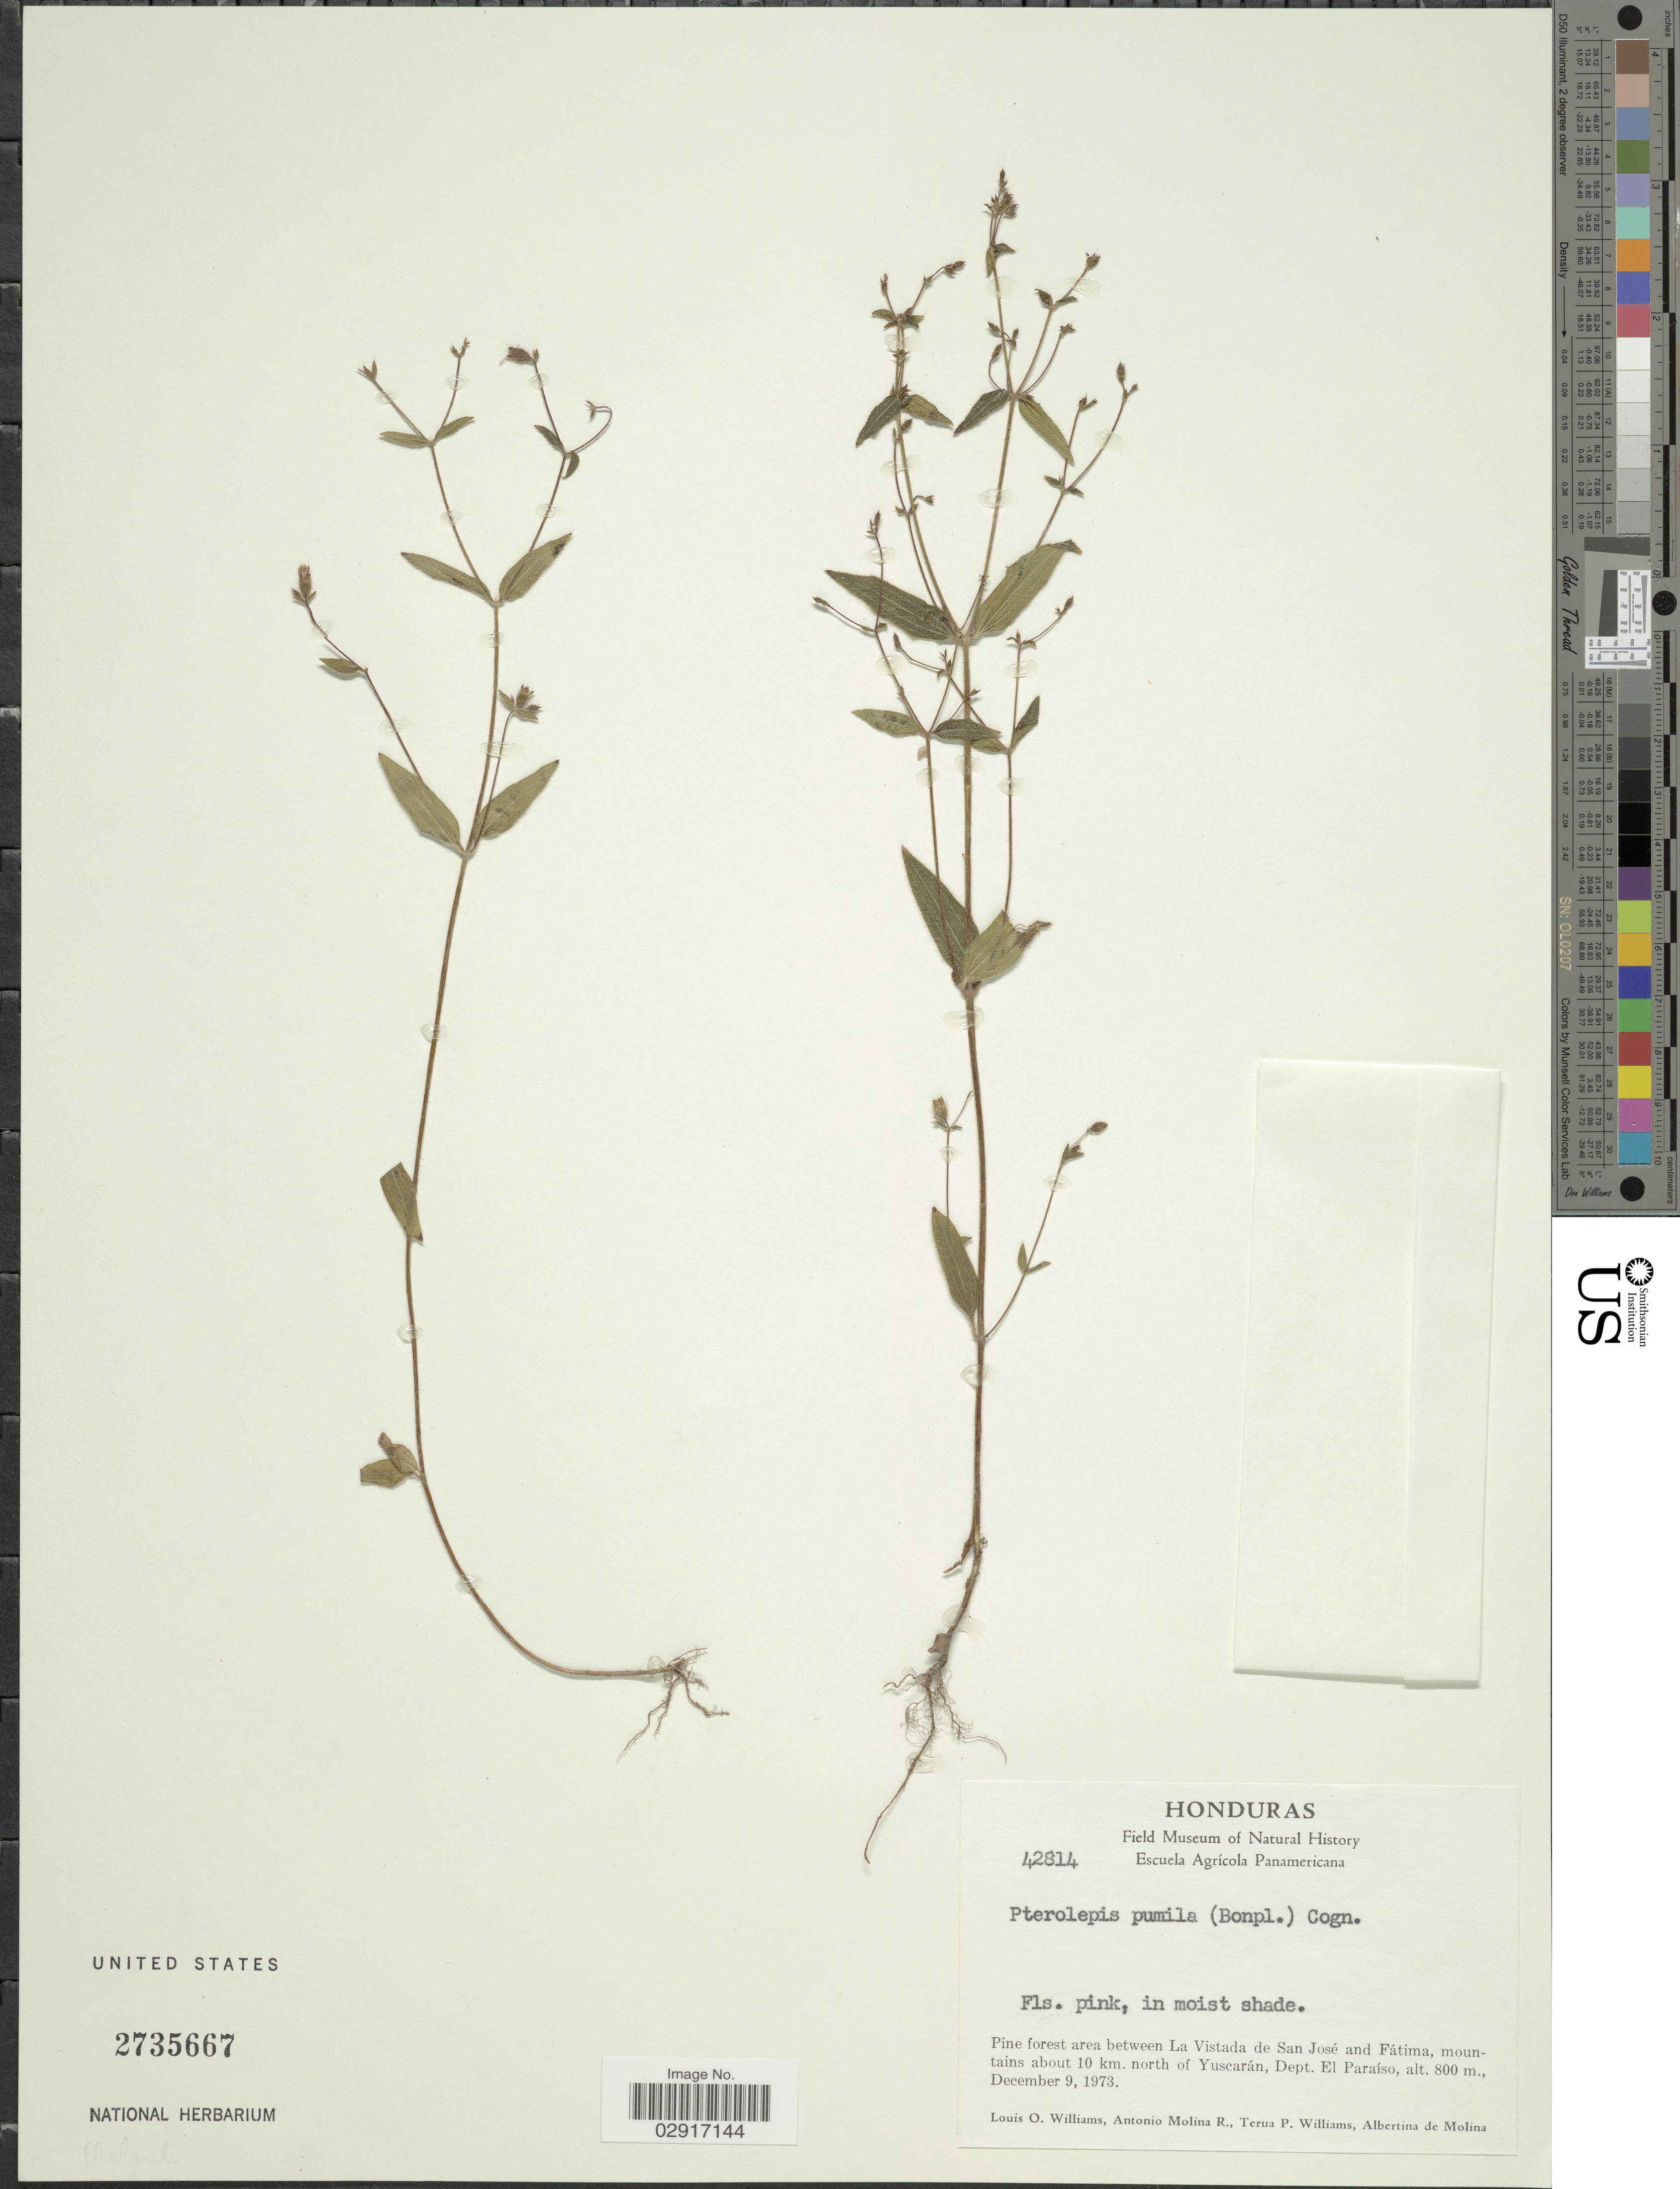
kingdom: Plantae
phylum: Tracheophyta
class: Magnoliopsida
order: Myrtales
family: Melastomataceae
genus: Pterolepis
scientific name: Pterolepis trichotoma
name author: (Rottb.) Cogn.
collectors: L. O. Williams, A. Molina R., T. Williams & A. R. Molina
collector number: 42814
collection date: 1973-12-09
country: Honduras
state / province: El Paraíso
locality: Pine forest area between La Vistada de San José and Fátima, mountains about 10 km. north of Yuscarán, Dept. El Paraíso.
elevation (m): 800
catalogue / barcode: US 2735667